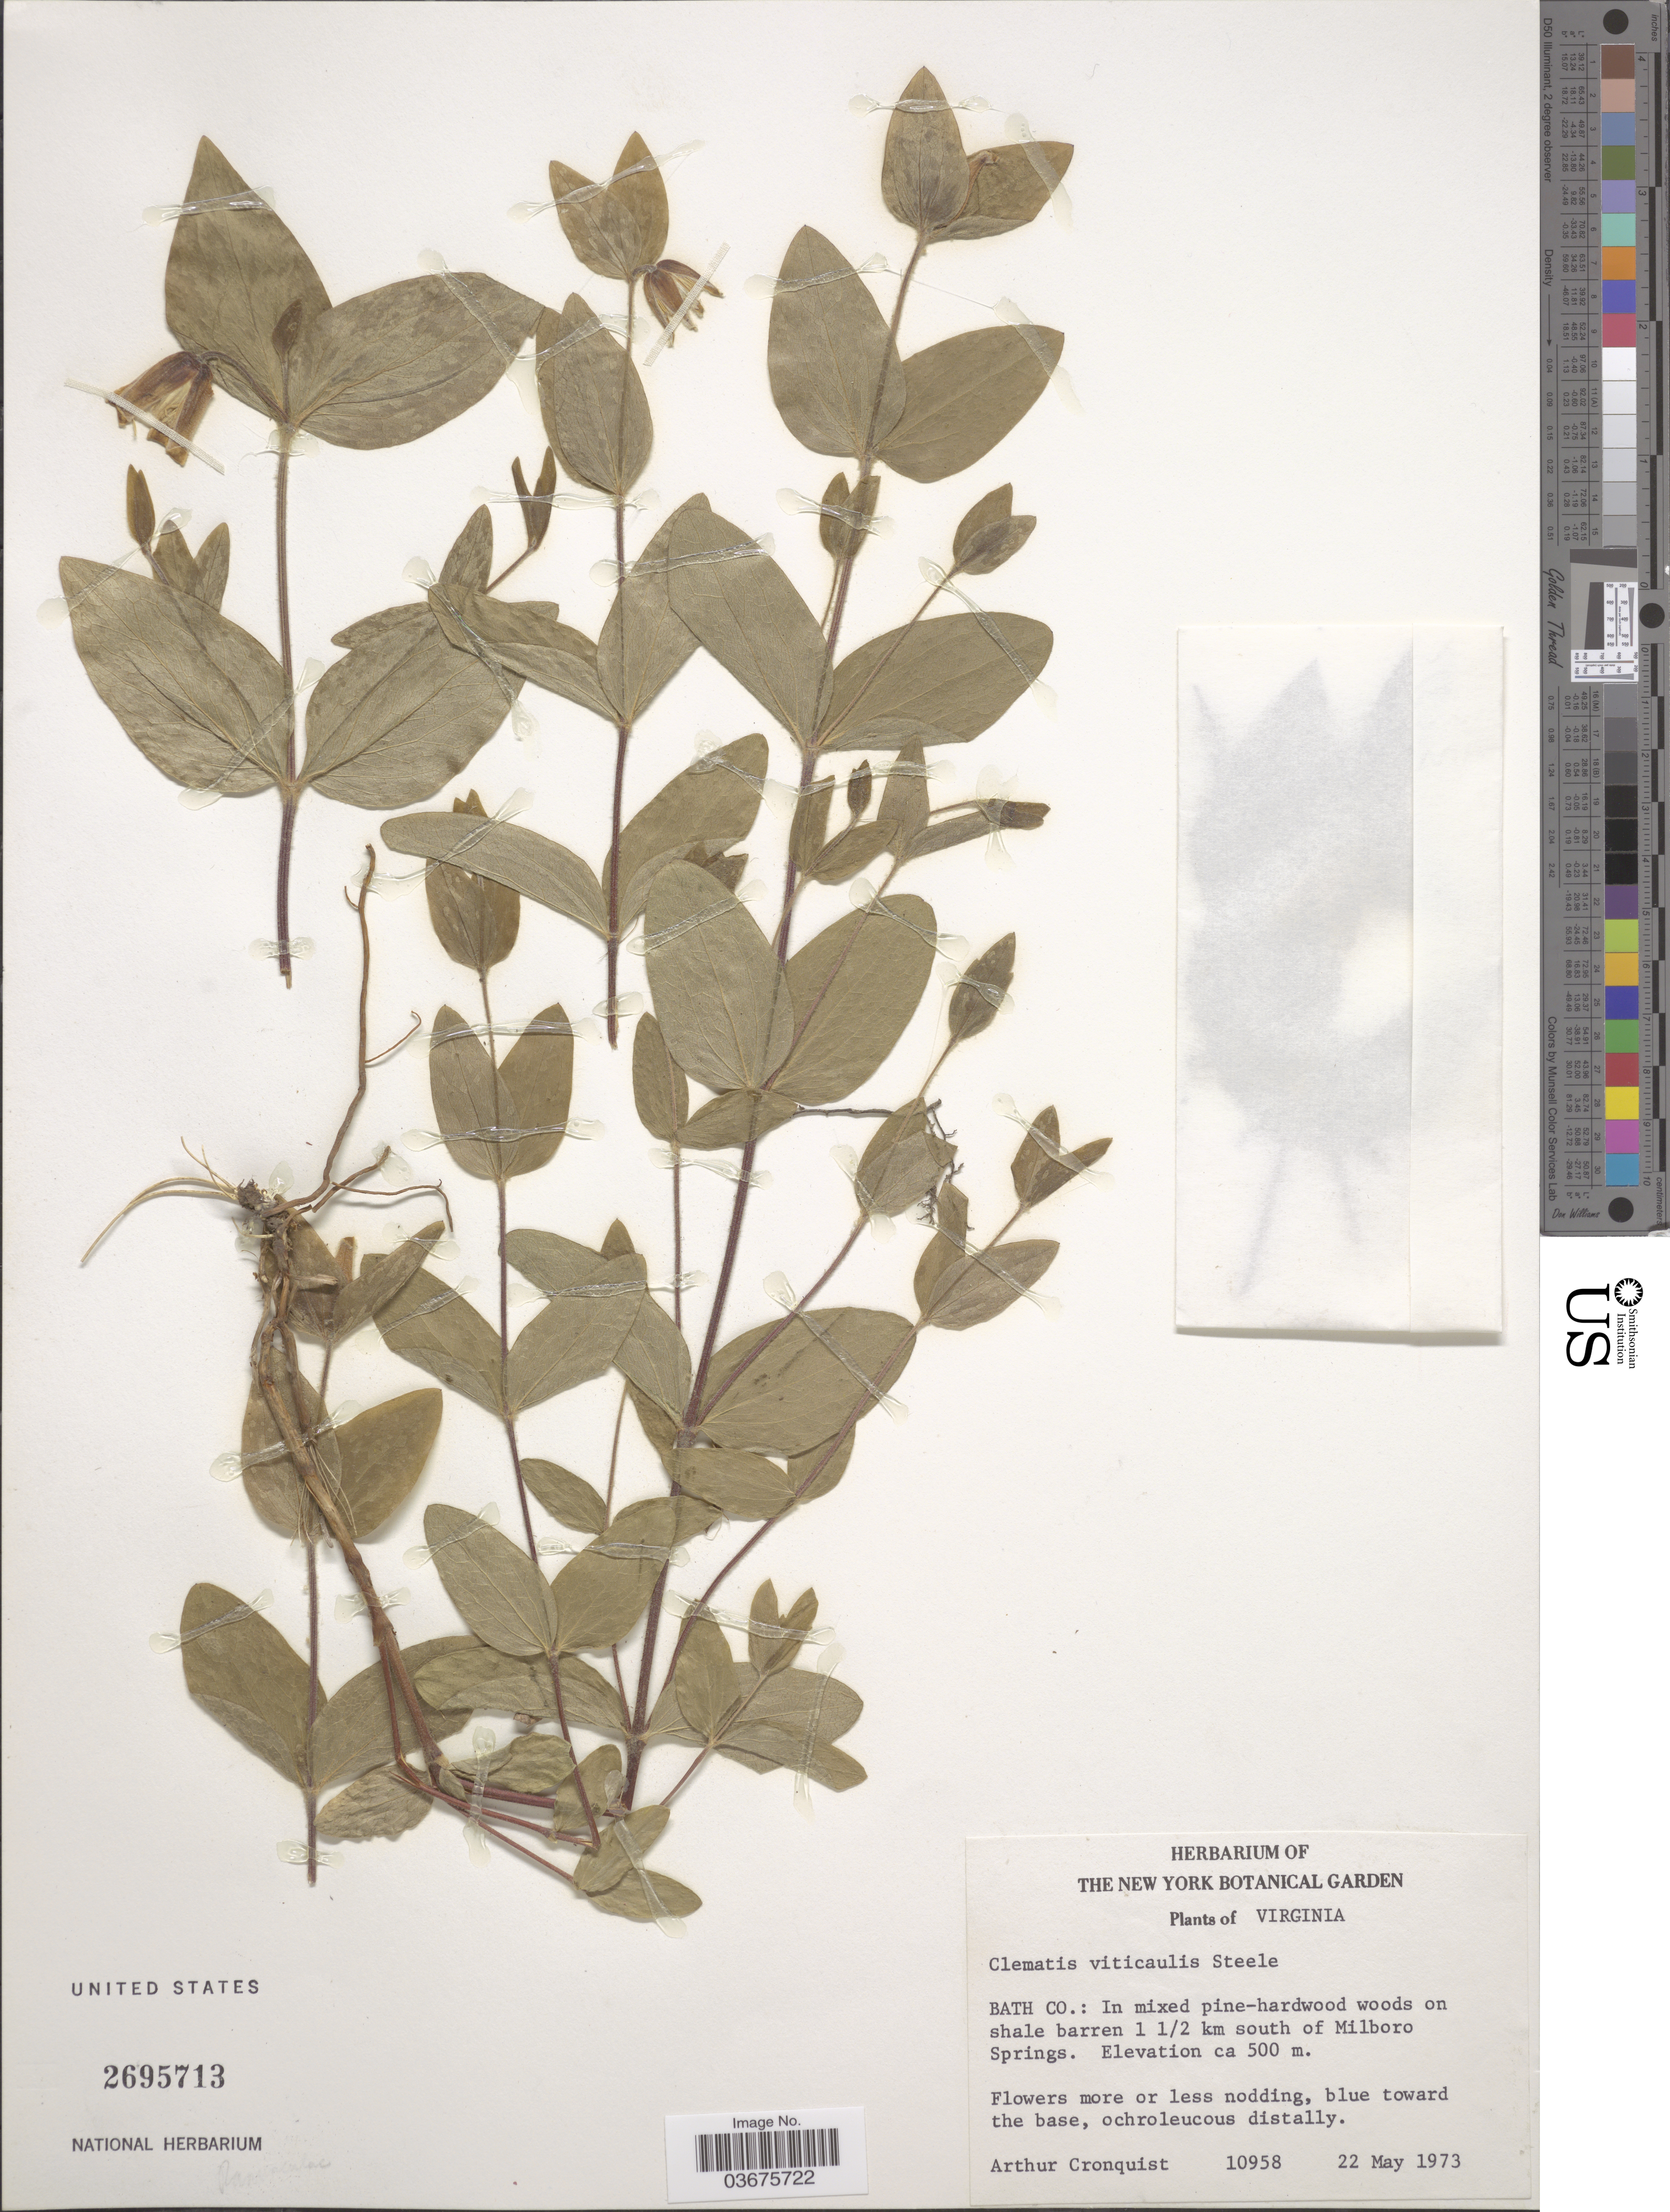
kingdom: Plantae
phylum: Tracheophyta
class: Magnoliopsida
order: Ranunculales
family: Ranunculaceae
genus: Clematis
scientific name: Clematis viticaulis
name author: E.S. Steele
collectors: A. J. Cronquist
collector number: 10958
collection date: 1973-05-22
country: United States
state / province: Virginia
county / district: Bath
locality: Bath Co.: In mixed pine-hardwood woods on shale barren 1 1/2 km south of Milboro Springs.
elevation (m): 500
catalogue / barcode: US 2695713